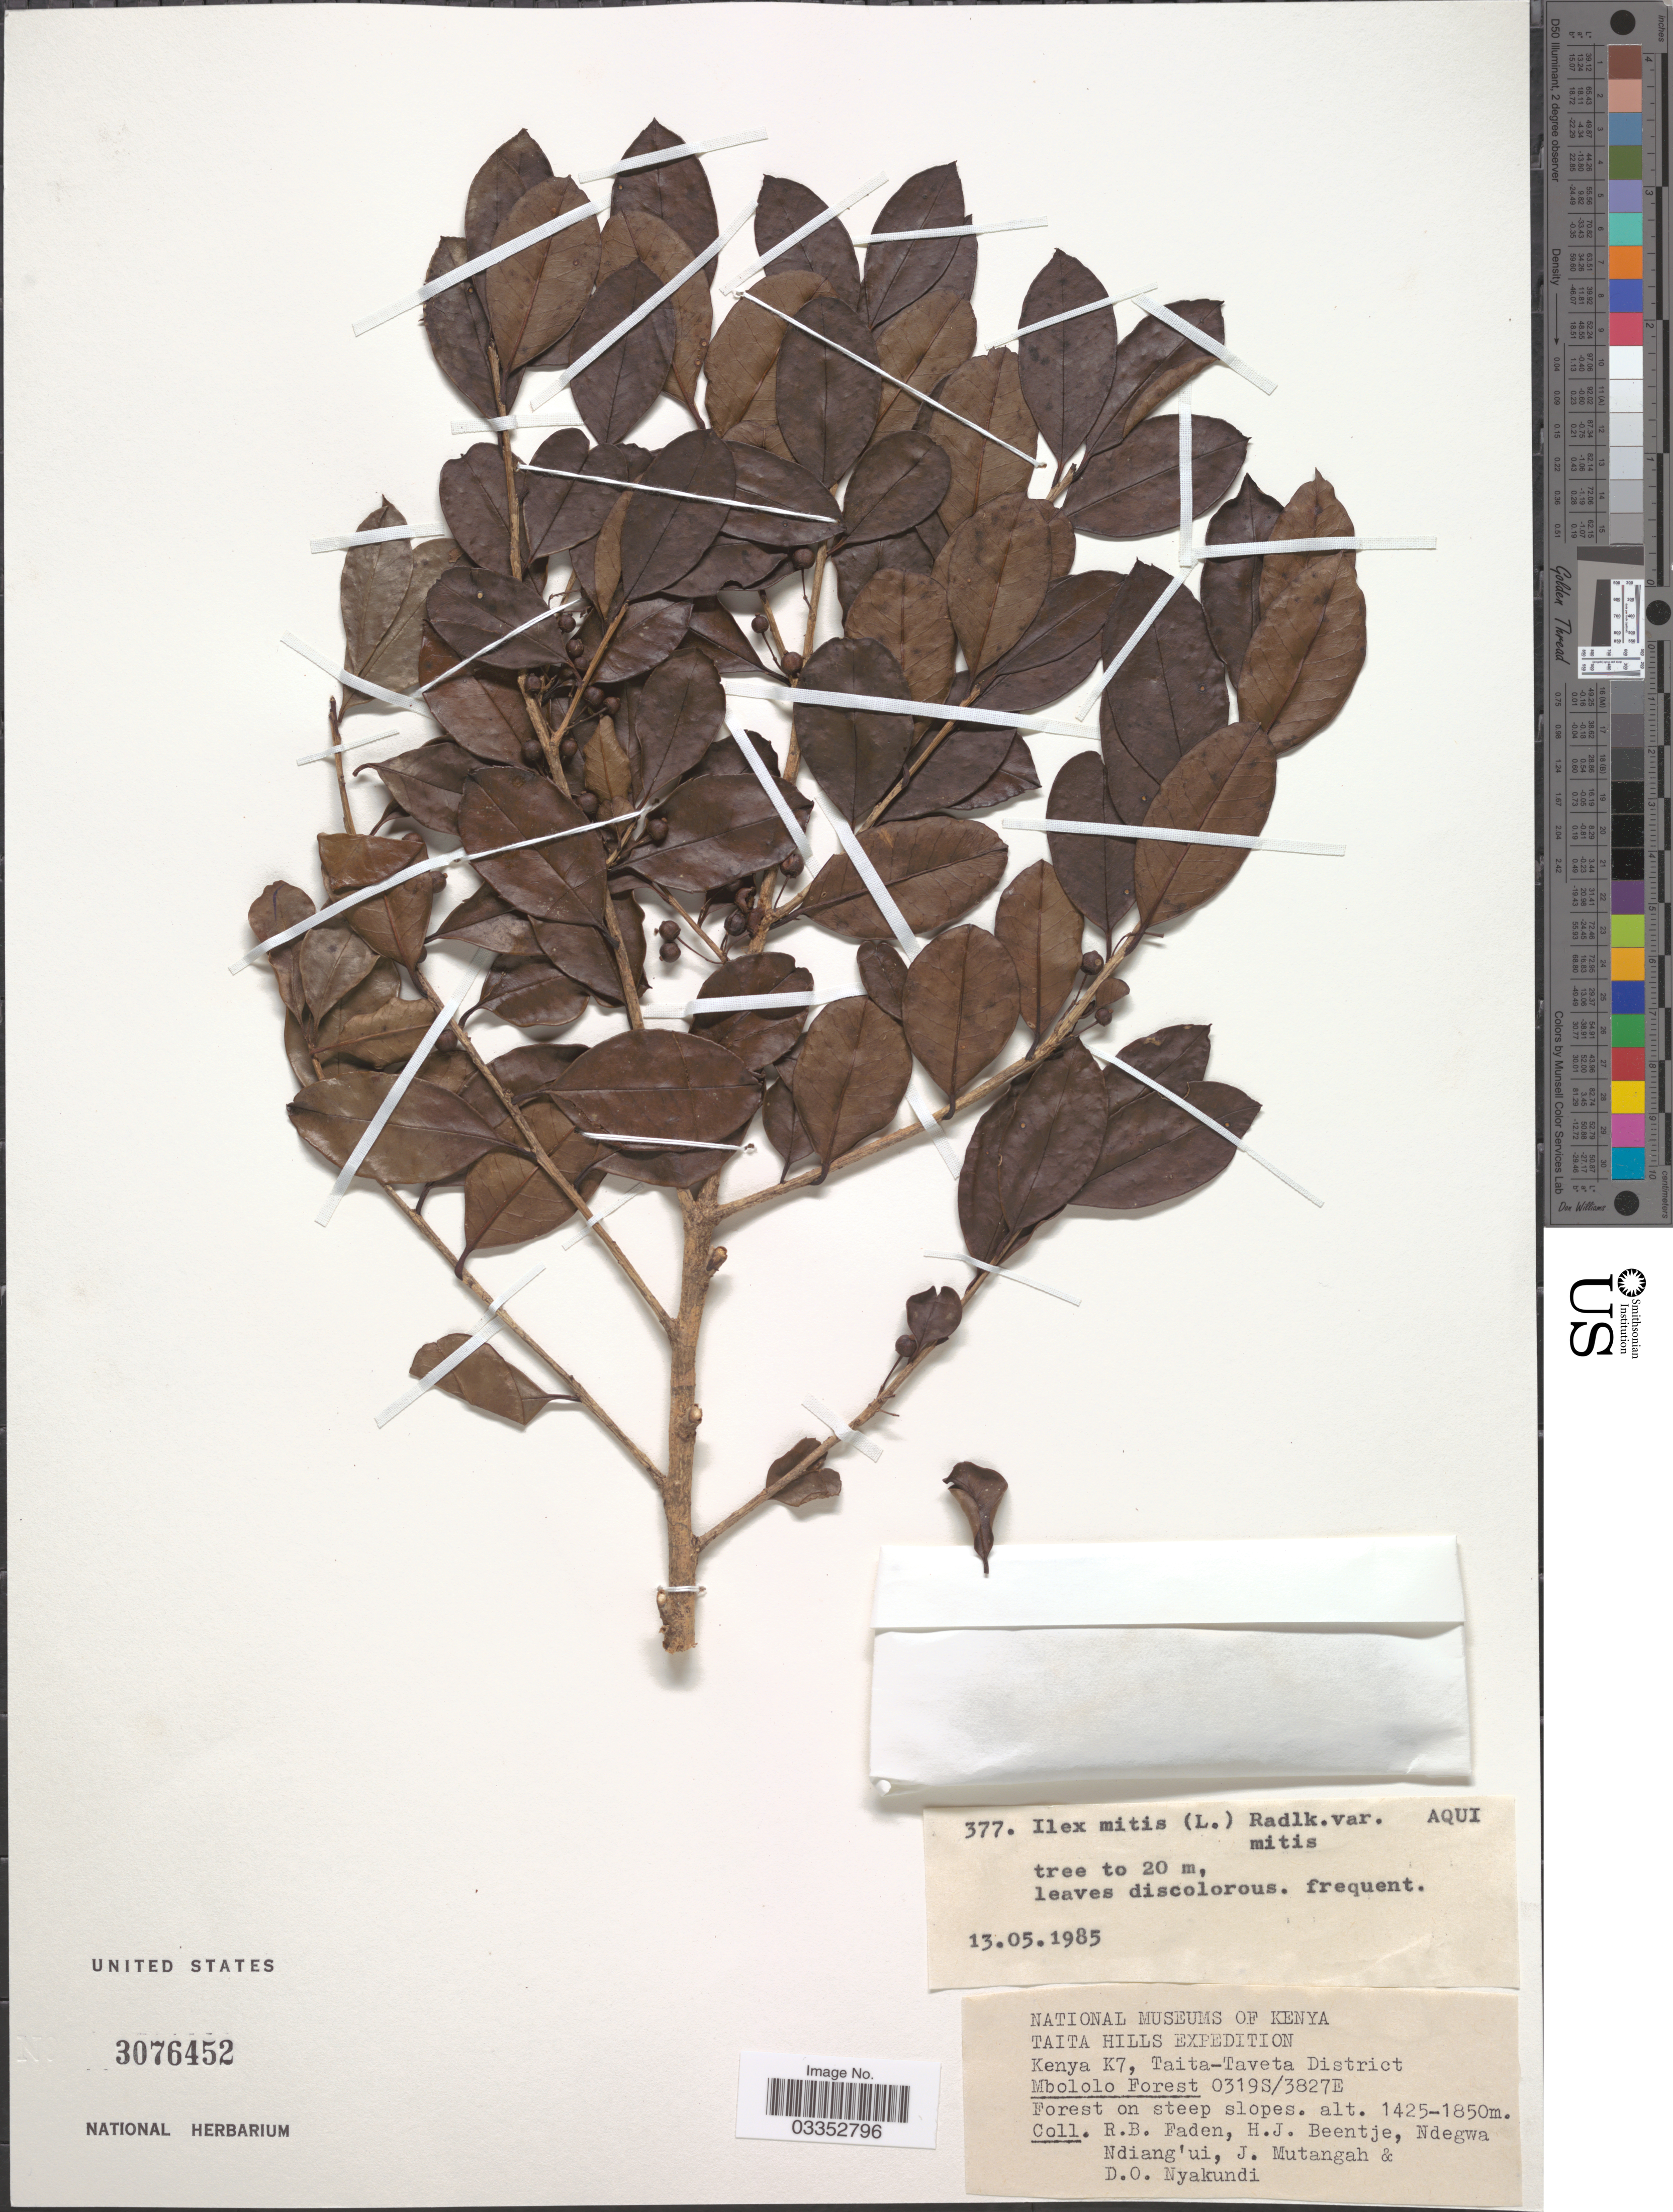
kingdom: Plantae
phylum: Tracheophyta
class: Magnoliopsida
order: Aquifoliales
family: Aquifoliaceae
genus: Ilex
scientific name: Ilex mitis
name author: (L.) Radlk.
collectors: R. B. Faden, H. J. Beentje, Ndegwa Ndiang'ui, J. Mutangah & D. Nyakundi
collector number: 377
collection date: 1985-05-13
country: Kenya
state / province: Taita Taveta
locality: Taita Hills, K7, Taita-Taveta District, Mbololo Forest.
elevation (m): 1425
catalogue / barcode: US 3076452